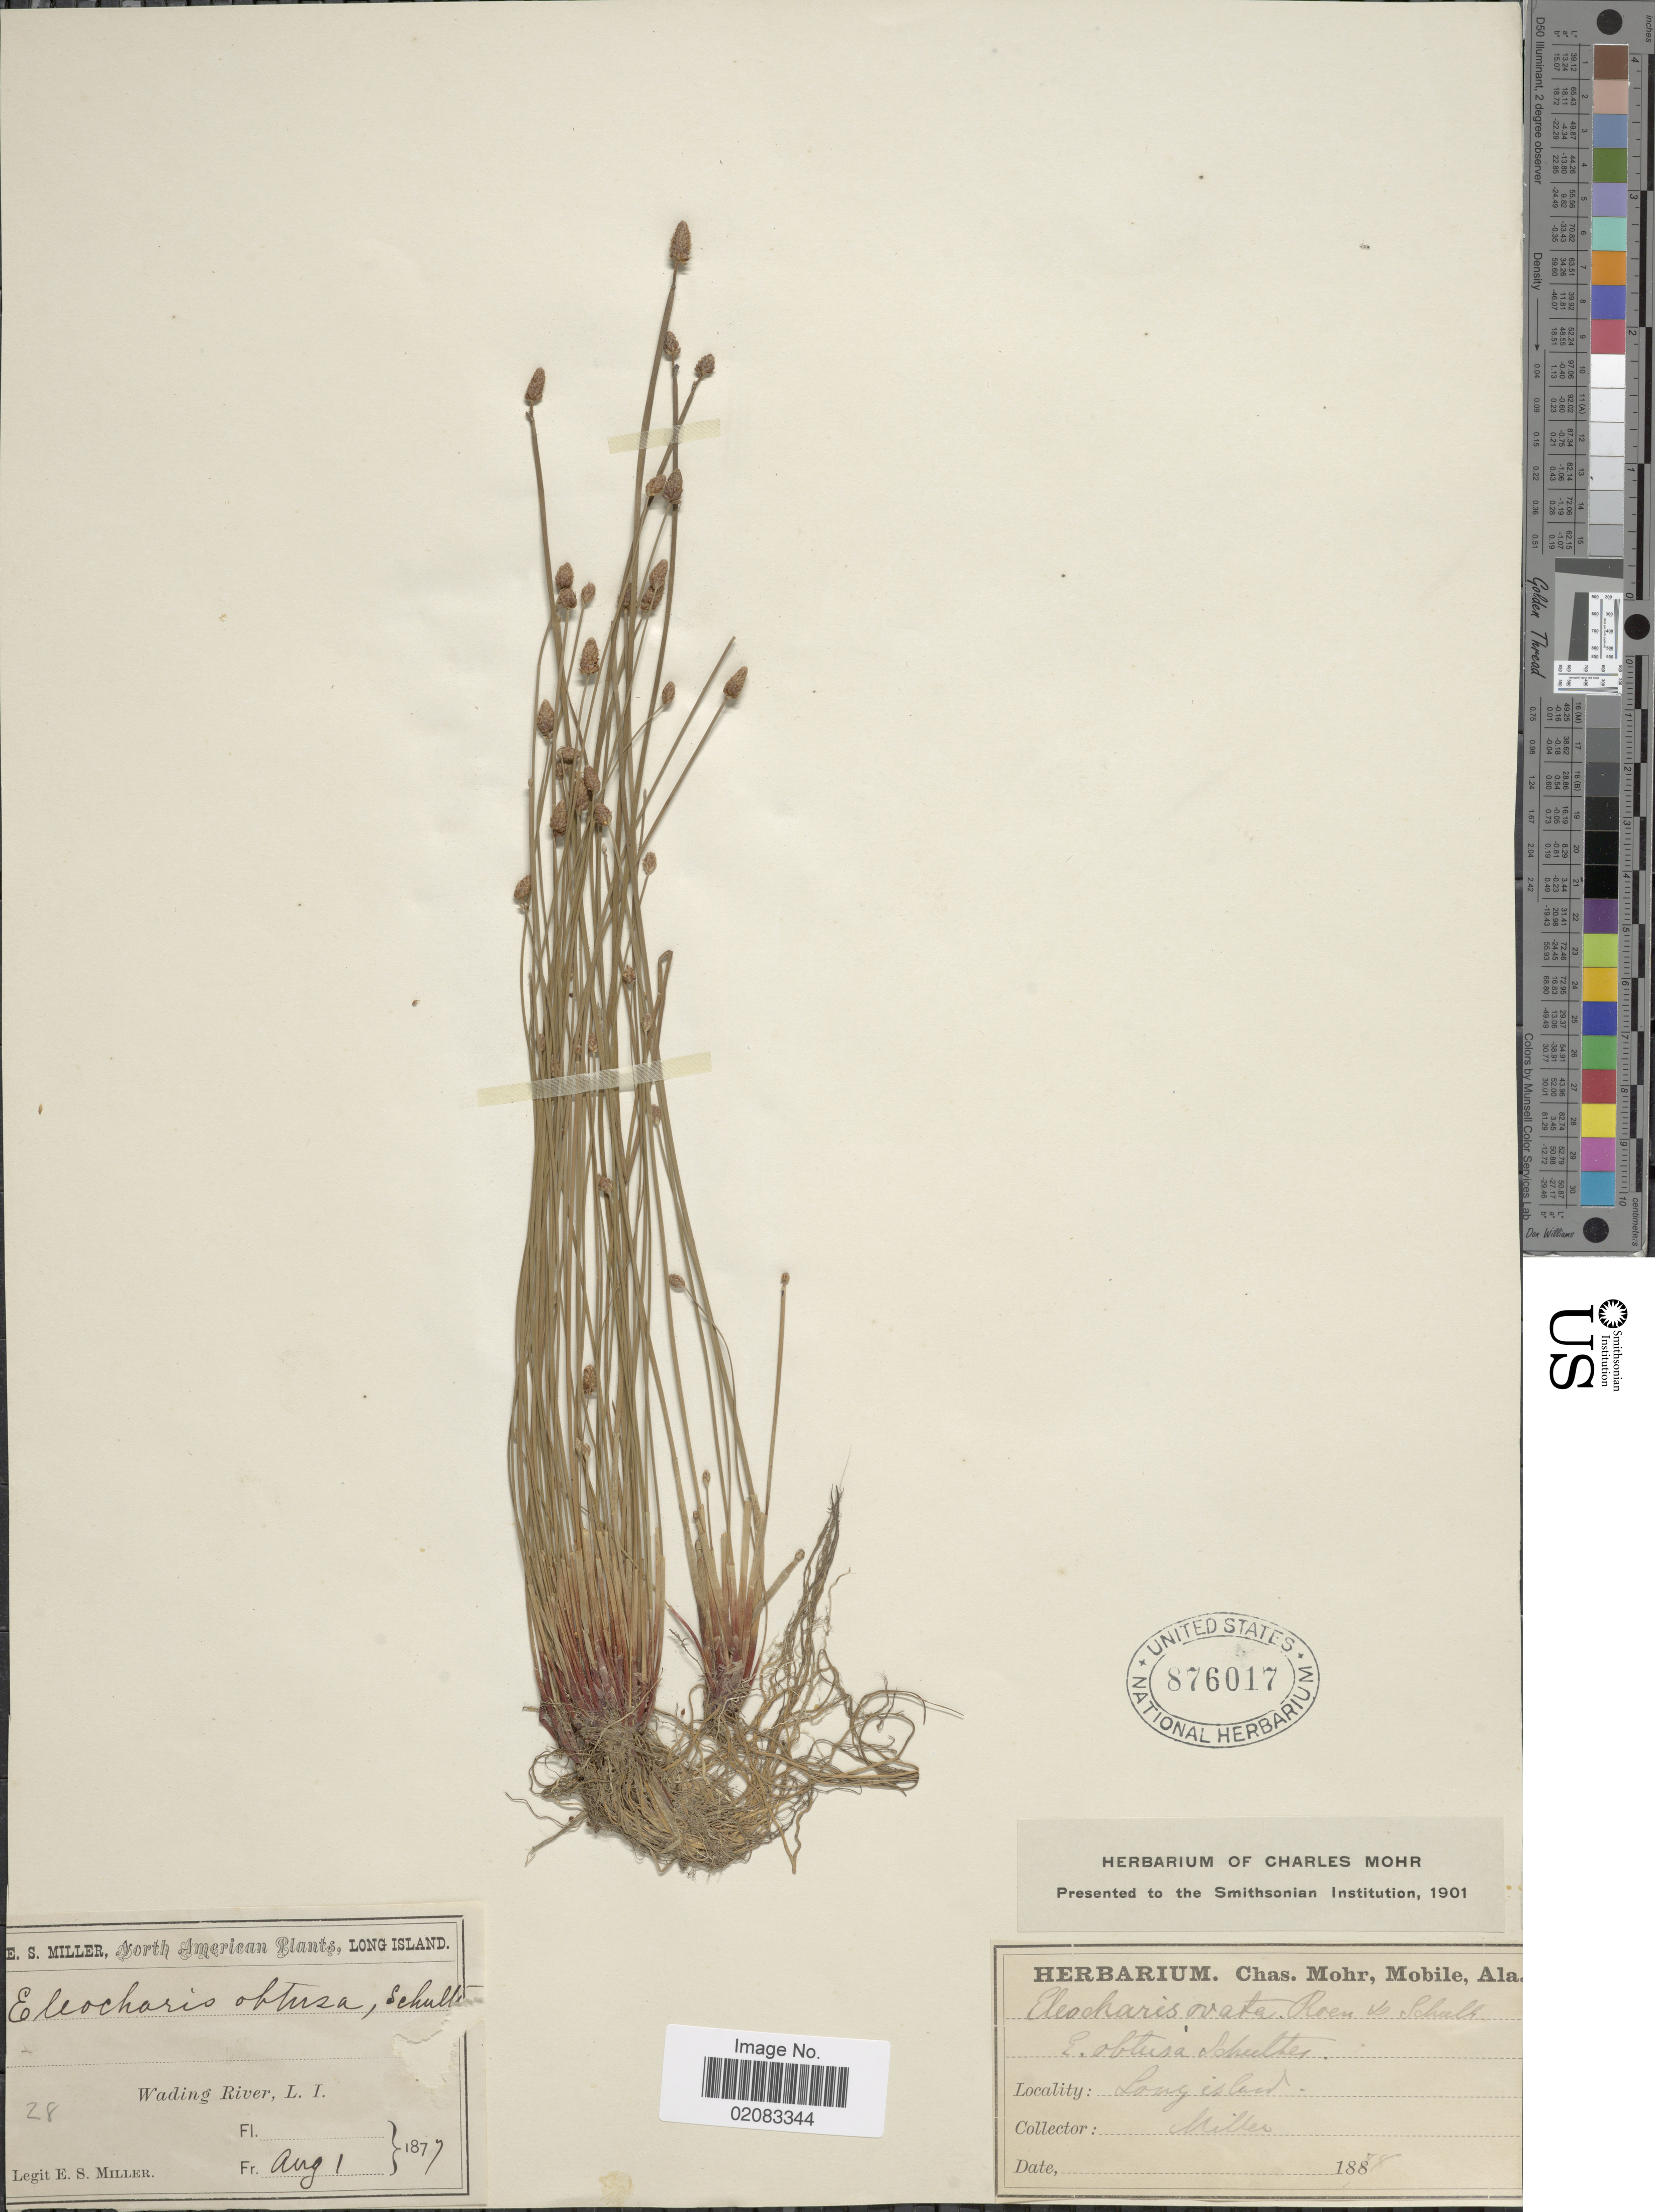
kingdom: Plantae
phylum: Tracheophyta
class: Liliopsida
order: Poales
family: Cyperaceae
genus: Eleocharis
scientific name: Eleocharis obtusa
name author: (Willd.) Schult.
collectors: E. S. Miller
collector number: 28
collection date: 1877-08-01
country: United States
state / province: New York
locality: Wading River, L. I.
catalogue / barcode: US 876017